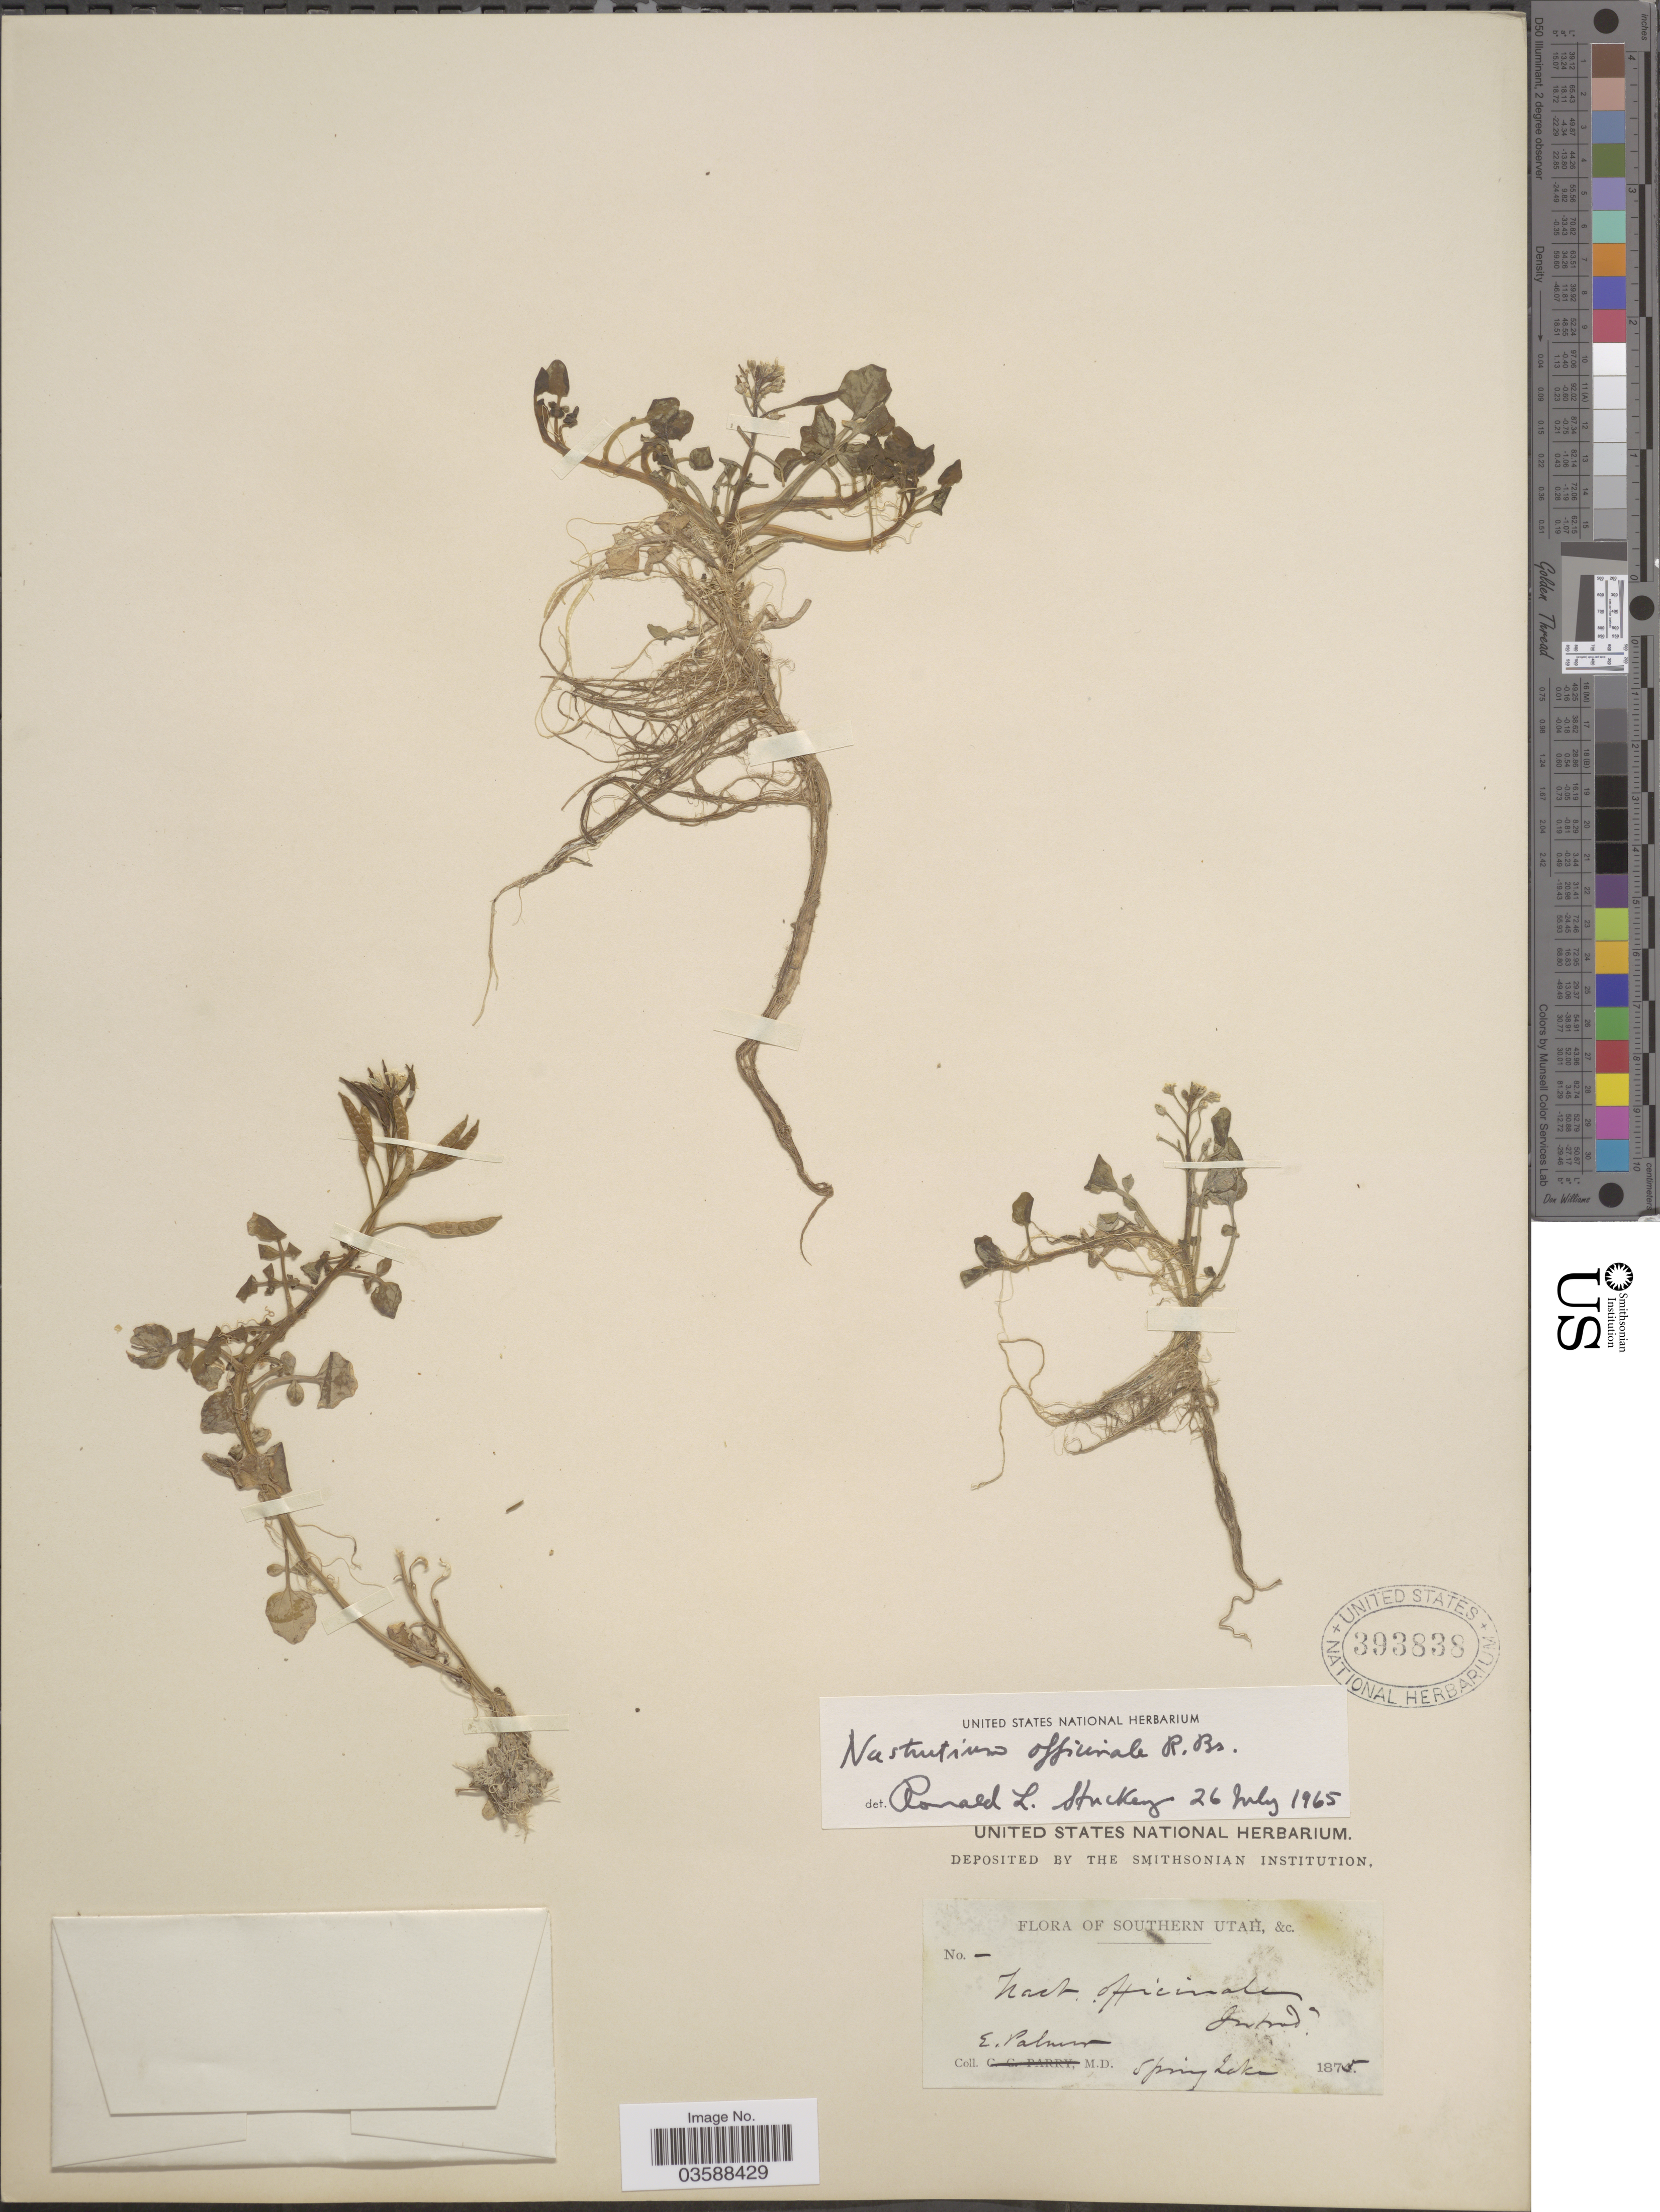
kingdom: Plantae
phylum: Tracheophyta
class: Magnoliopsida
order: Brassicales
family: Brassicaceae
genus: Nasturtium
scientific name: Nasturtium officinale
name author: R. Br.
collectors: E. Palmer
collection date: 1875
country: United States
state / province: Utah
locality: Spring Lake. Southern Utah.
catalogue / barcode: US 393838